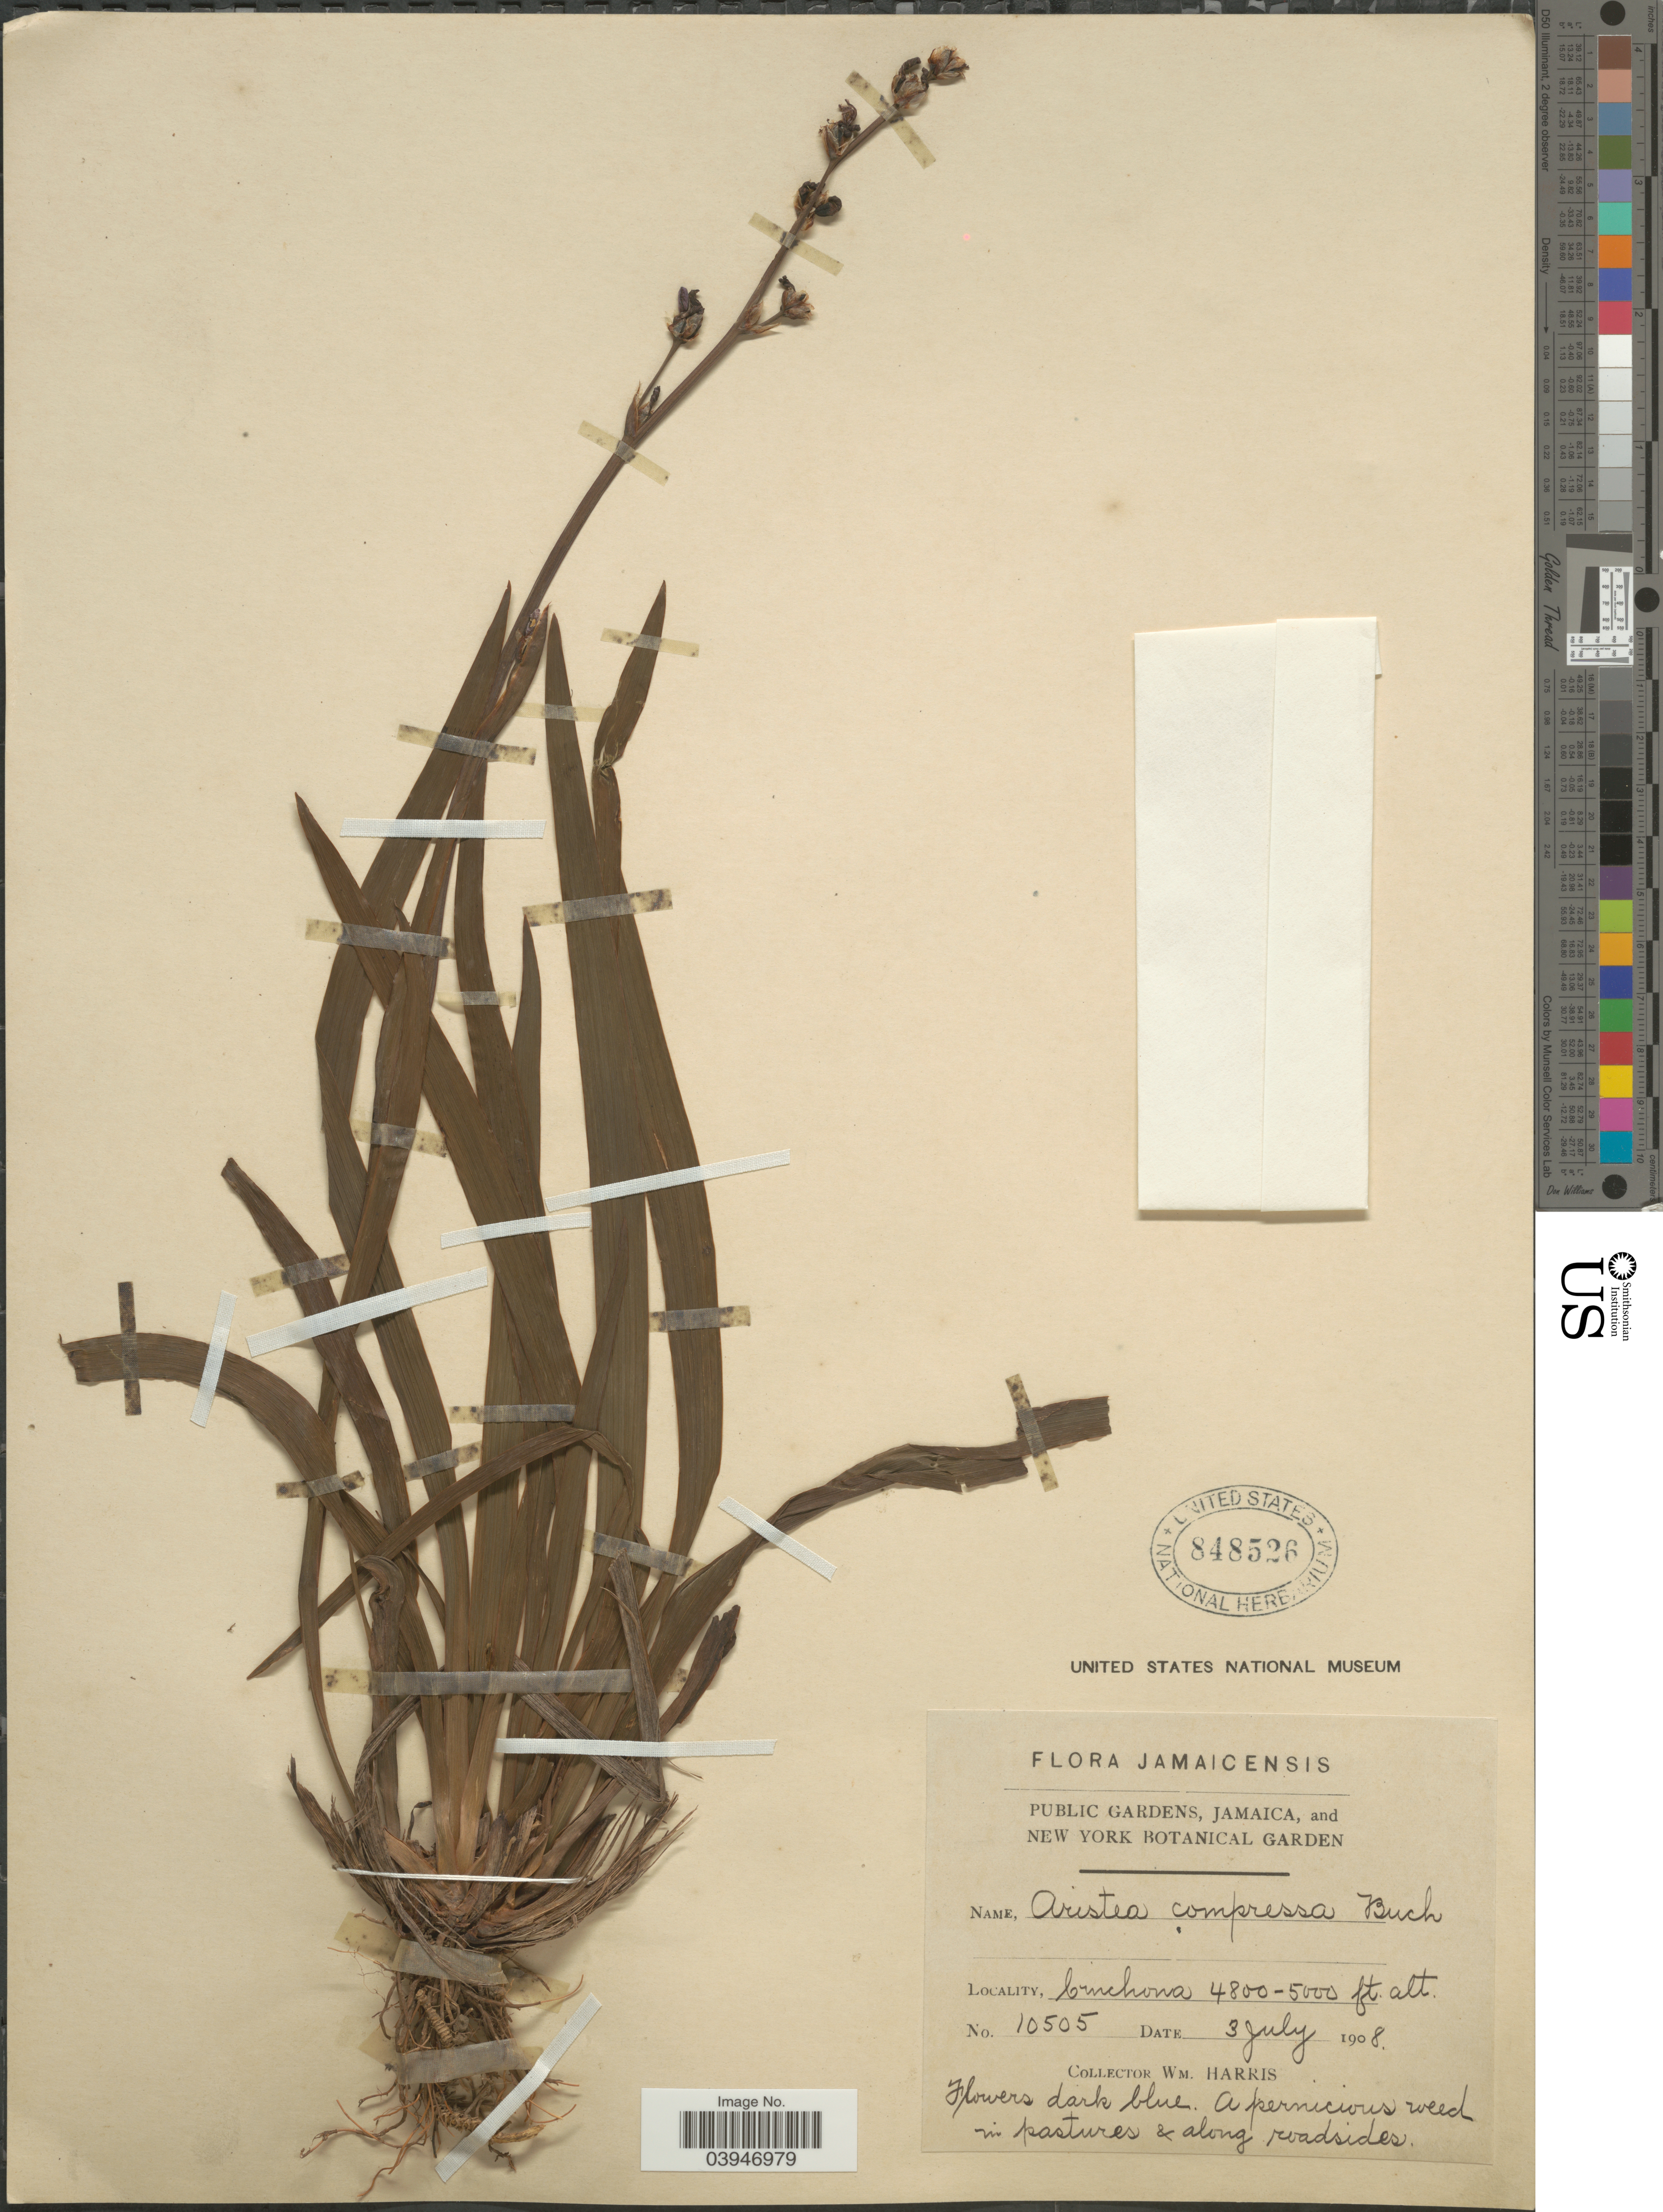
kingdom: Plantae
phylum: Tracheophyta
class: Liliopsida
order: Asparagales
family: Iridaceae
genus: Aristea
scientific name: Aristea compressa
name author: Buchinger ex Baker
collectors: W. H. Harris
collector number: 10505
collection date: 1908-07-03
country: Jamaica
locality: Cinchona.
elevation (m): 1463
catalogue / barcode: US 848526